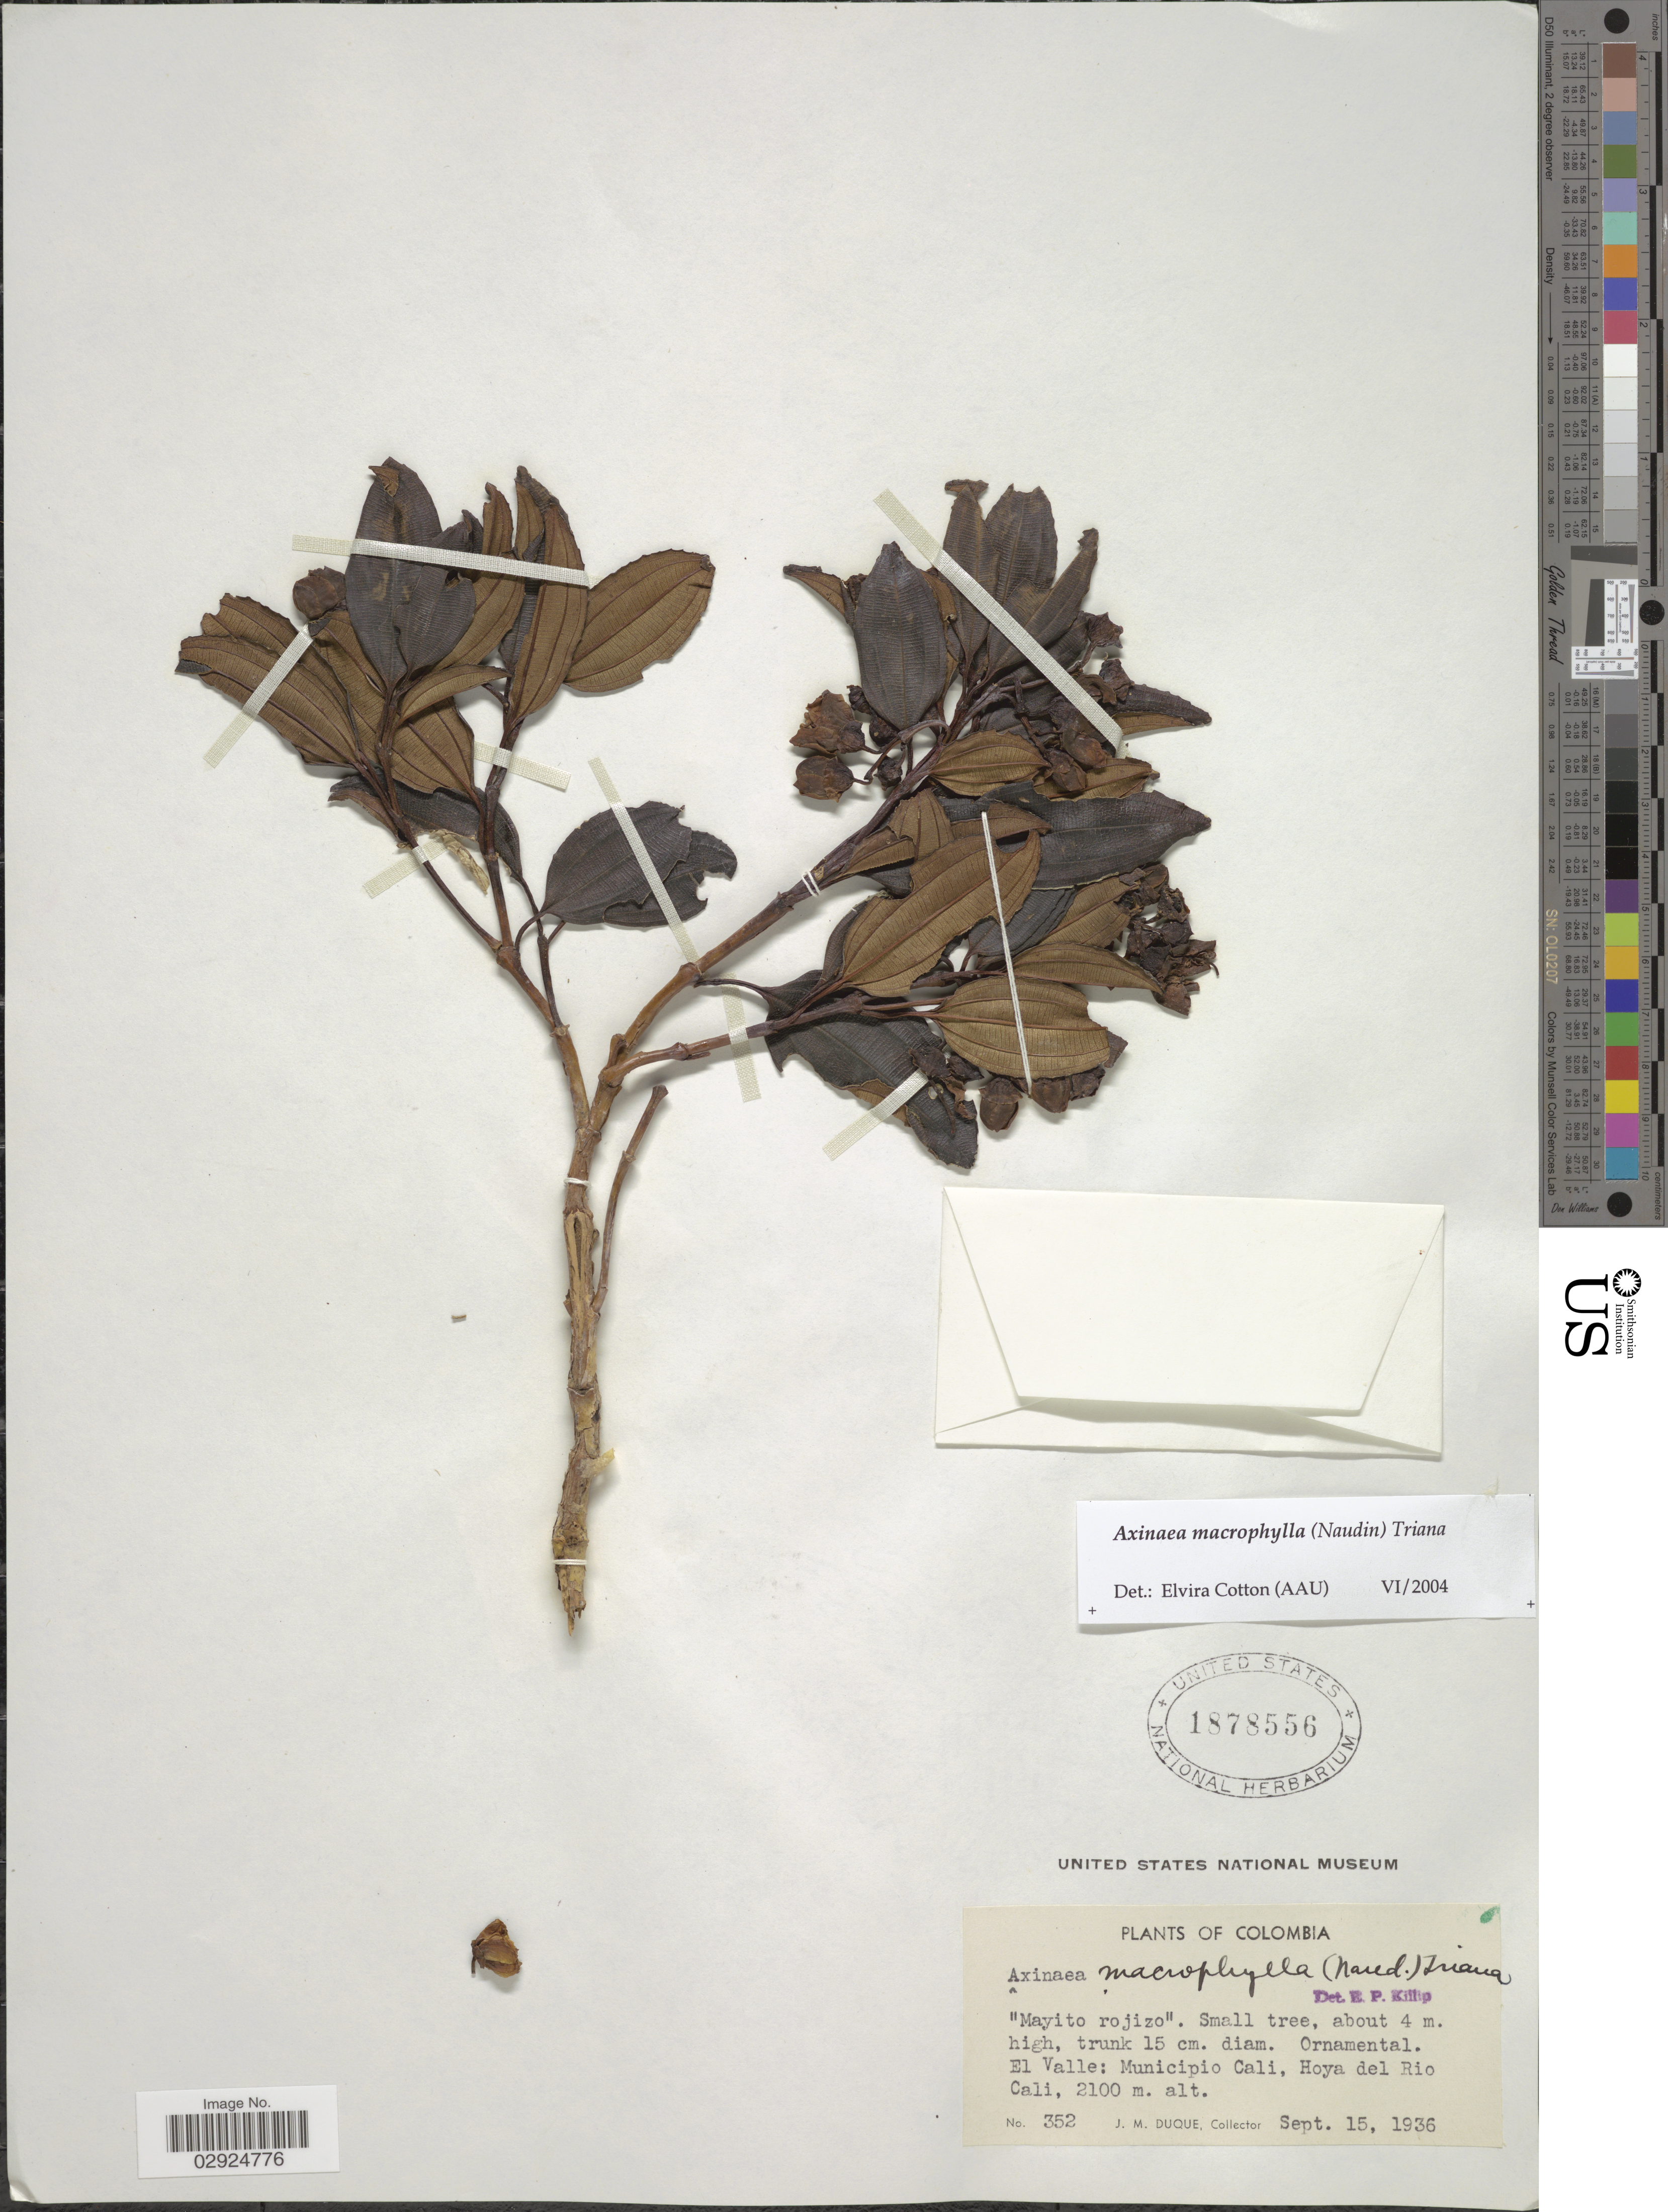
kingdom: Plantae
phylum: Tracheophyta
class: Magnoliopsida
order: Myrtales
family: Melastomataceae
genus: Axinaea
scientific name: Axinaea macrophylla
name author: (Naudin) Triana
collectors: J. Duque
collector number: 352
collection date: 1936-09-15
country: Colombia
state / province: Valle del Cauca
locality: El Valle: Municipio Cali, Hoya del Rio Cali.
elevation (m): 2100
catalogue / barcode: US 1878556